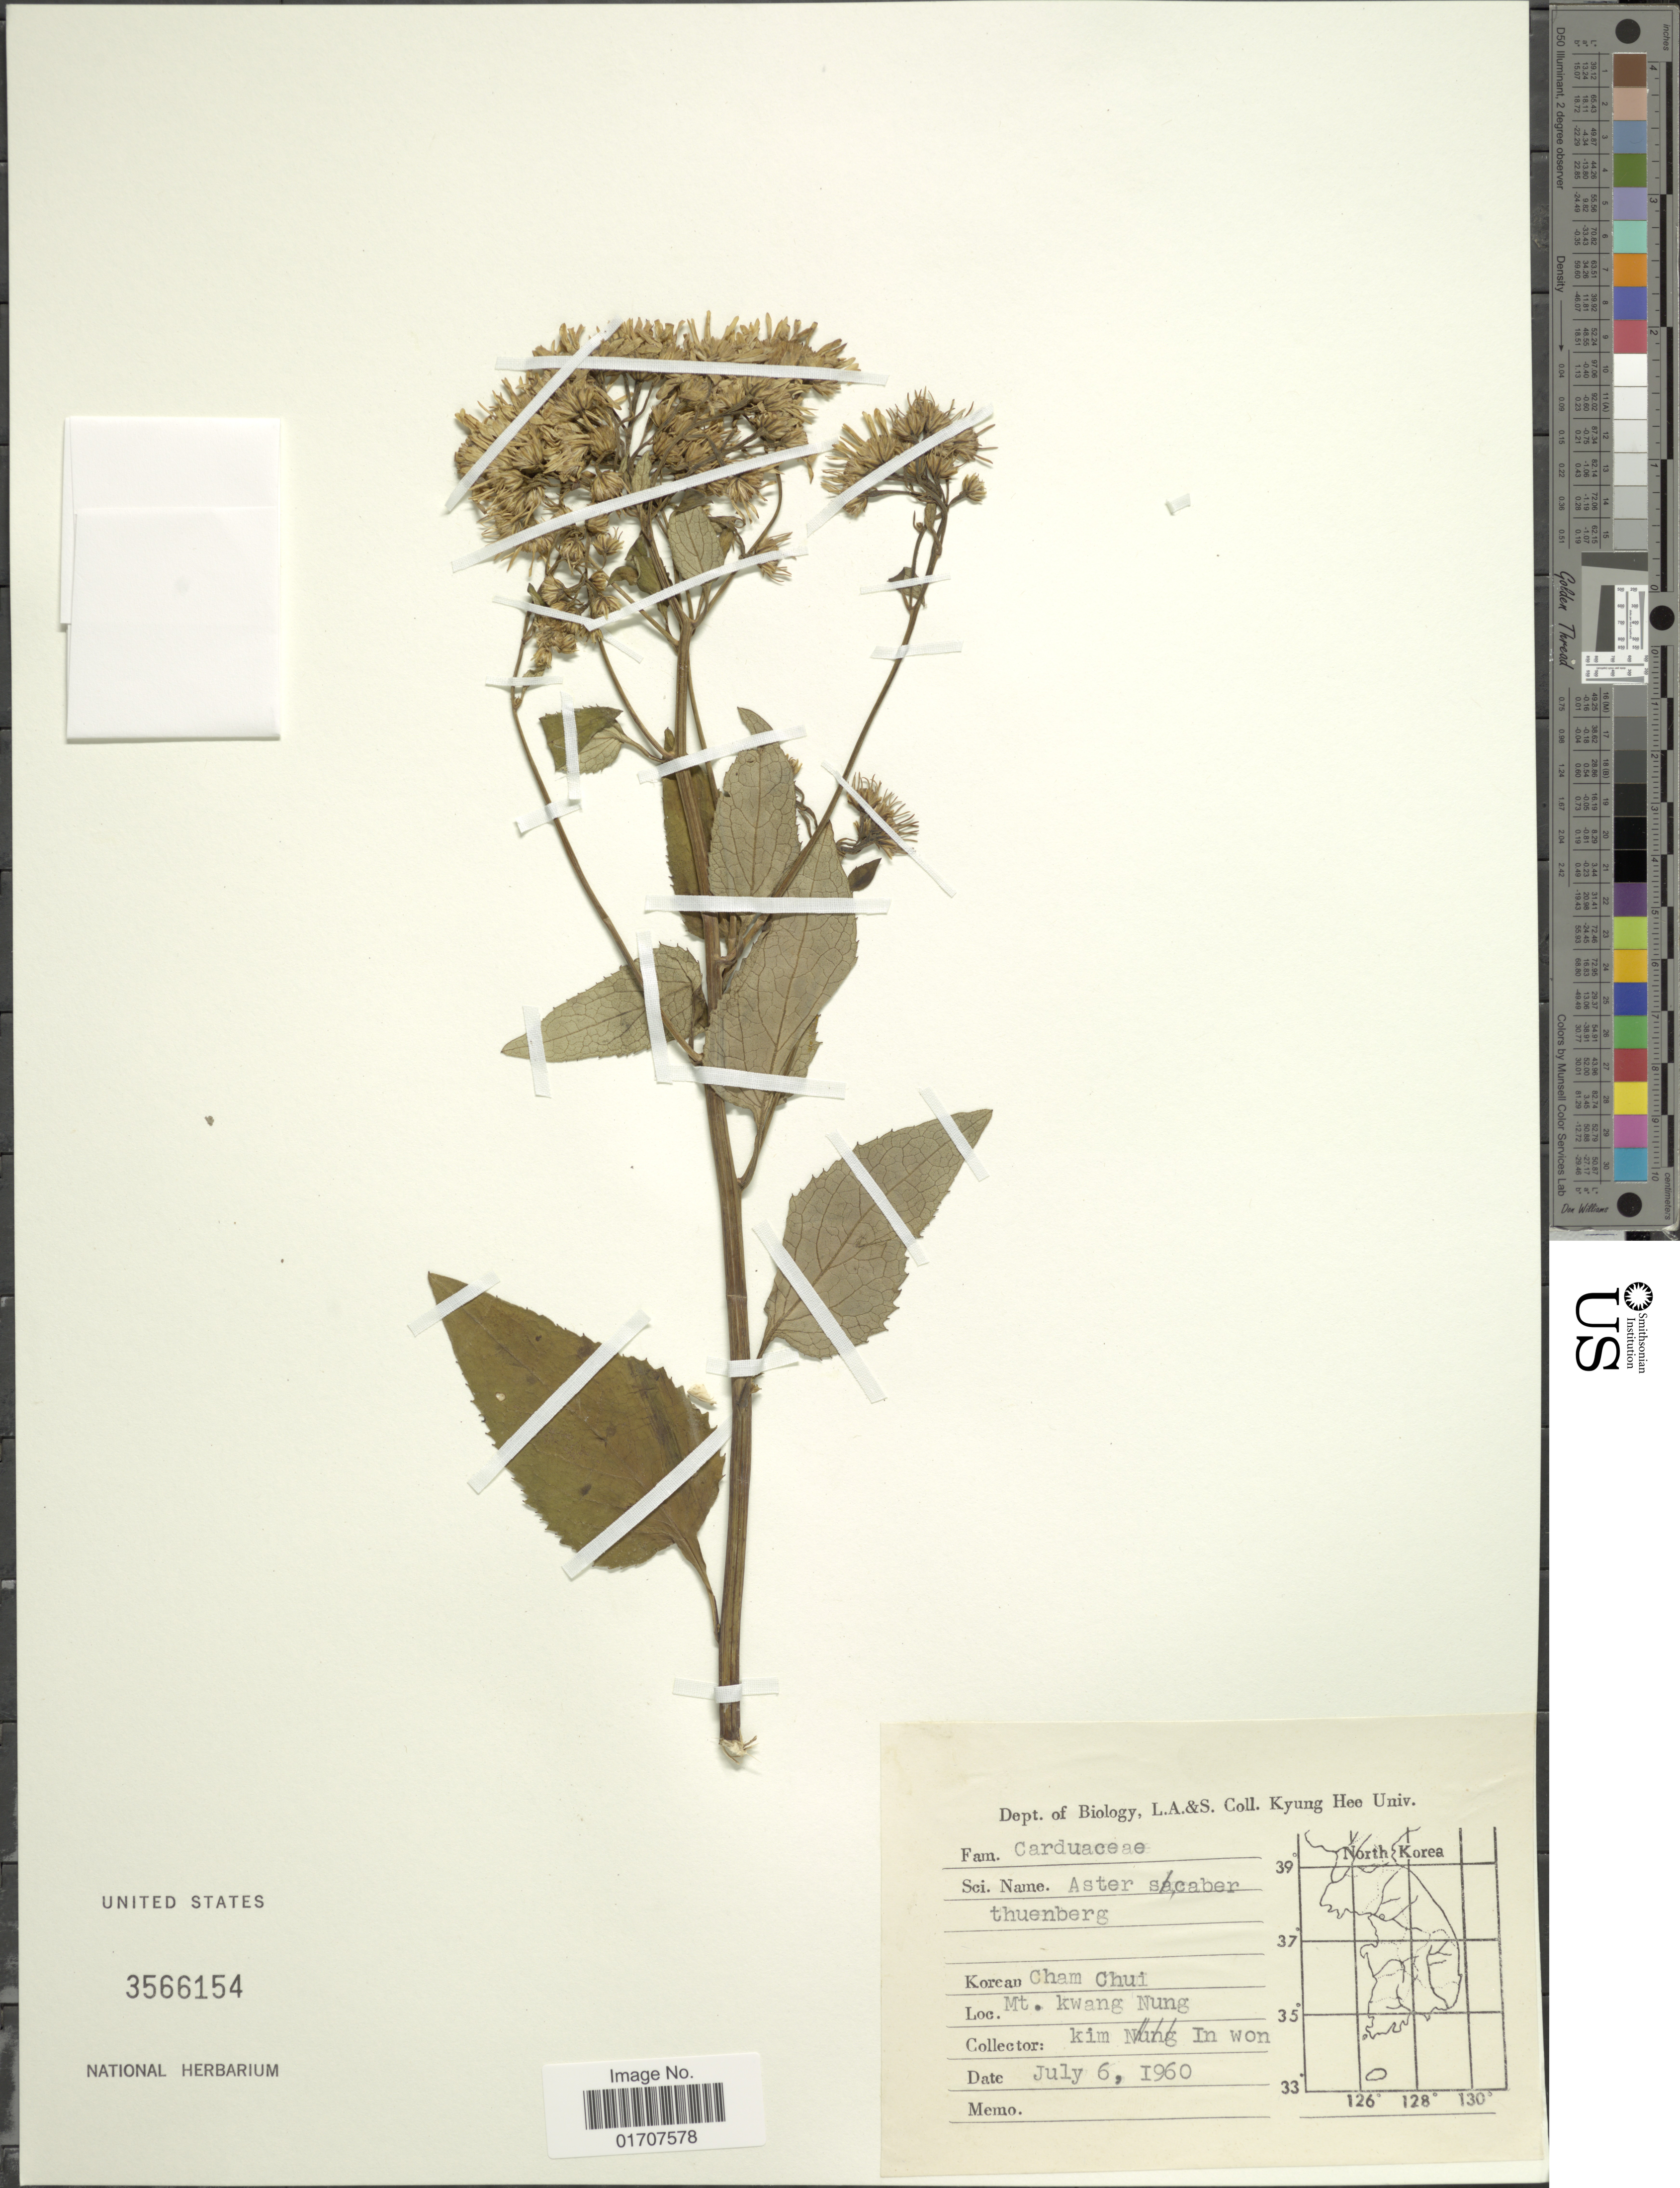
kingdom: Plantae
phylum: Tracheophyta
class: Magnoliopsida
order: Asterales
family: Asteraceae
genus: Doellingeria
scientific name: Doellingeria scaber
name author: (Thunb.) Nees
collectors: K. Won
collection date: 1960-07-06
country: South Korea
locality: Mt. Kwang Nung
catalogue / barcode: US 3566154